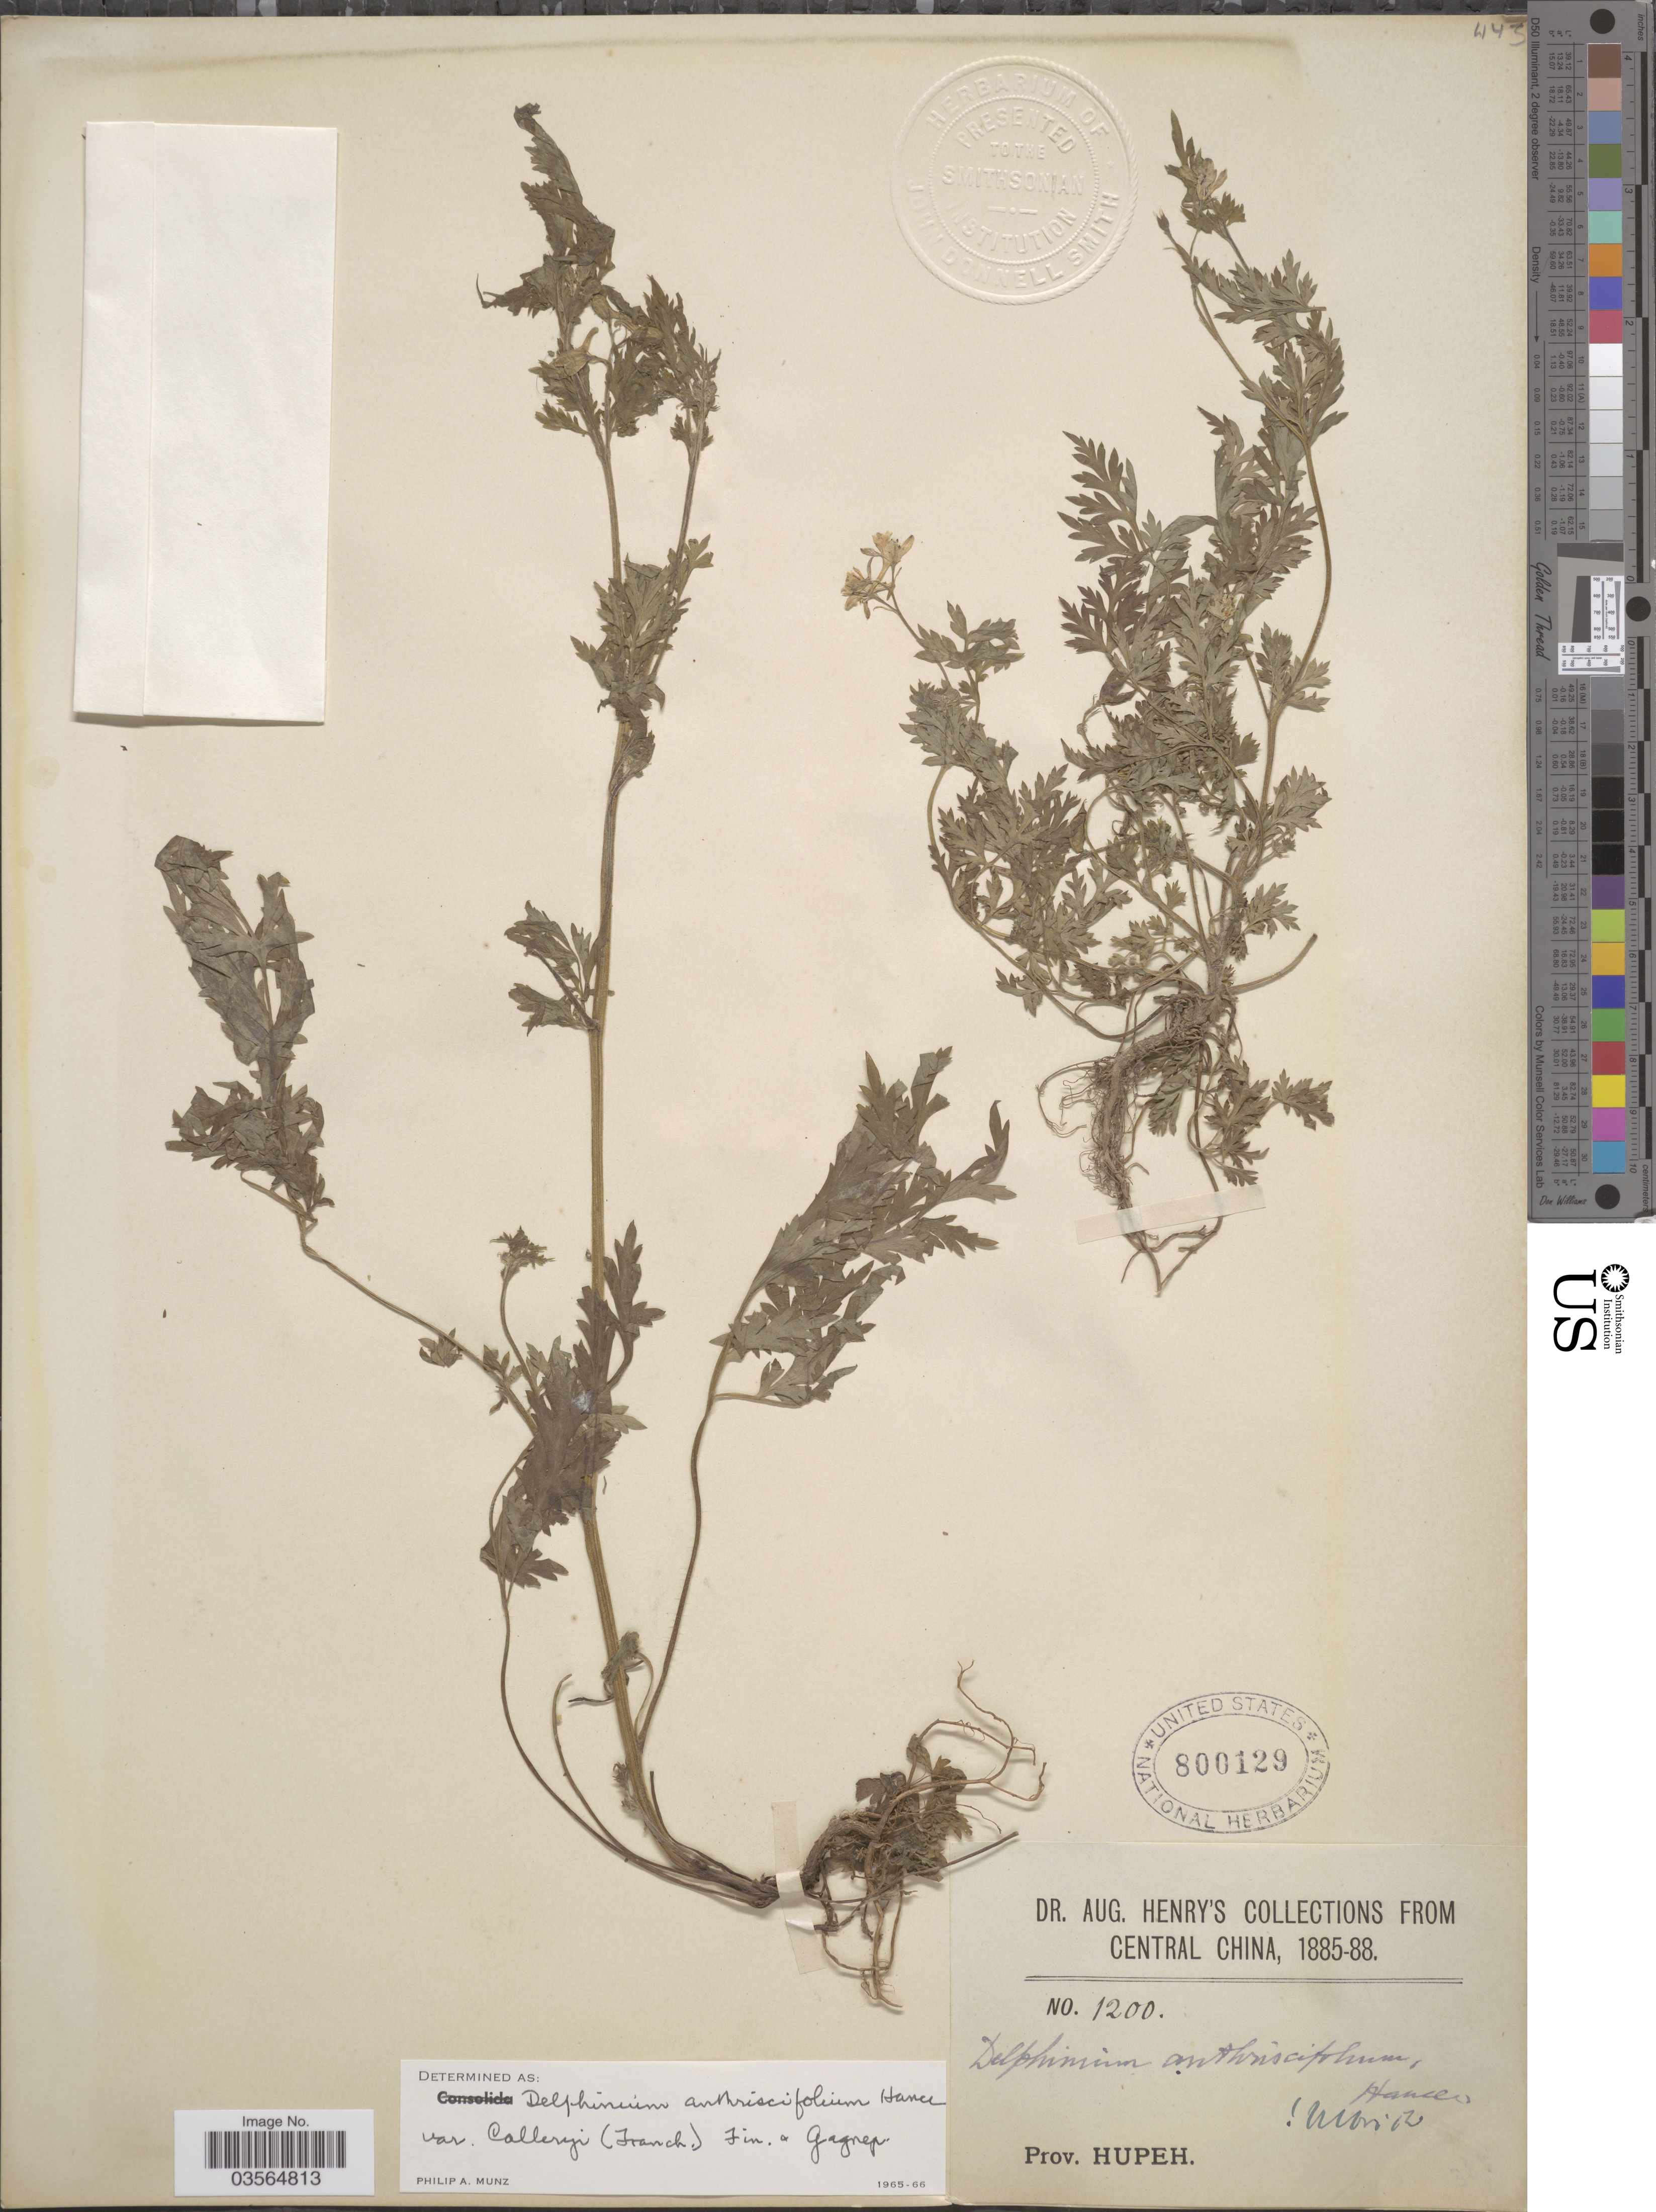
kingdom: Plantae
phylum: Tracheophyta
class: Magnoliopsida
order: Ranunculales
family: Ranunculaceae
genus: Delphinium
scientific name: Delphinium anthriscifolium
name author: Hance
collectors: A. Henry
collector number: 1200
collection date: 1885/1888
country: China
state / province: Hubei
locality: Central China. Prov. Hupeh.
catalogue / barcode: US 800129